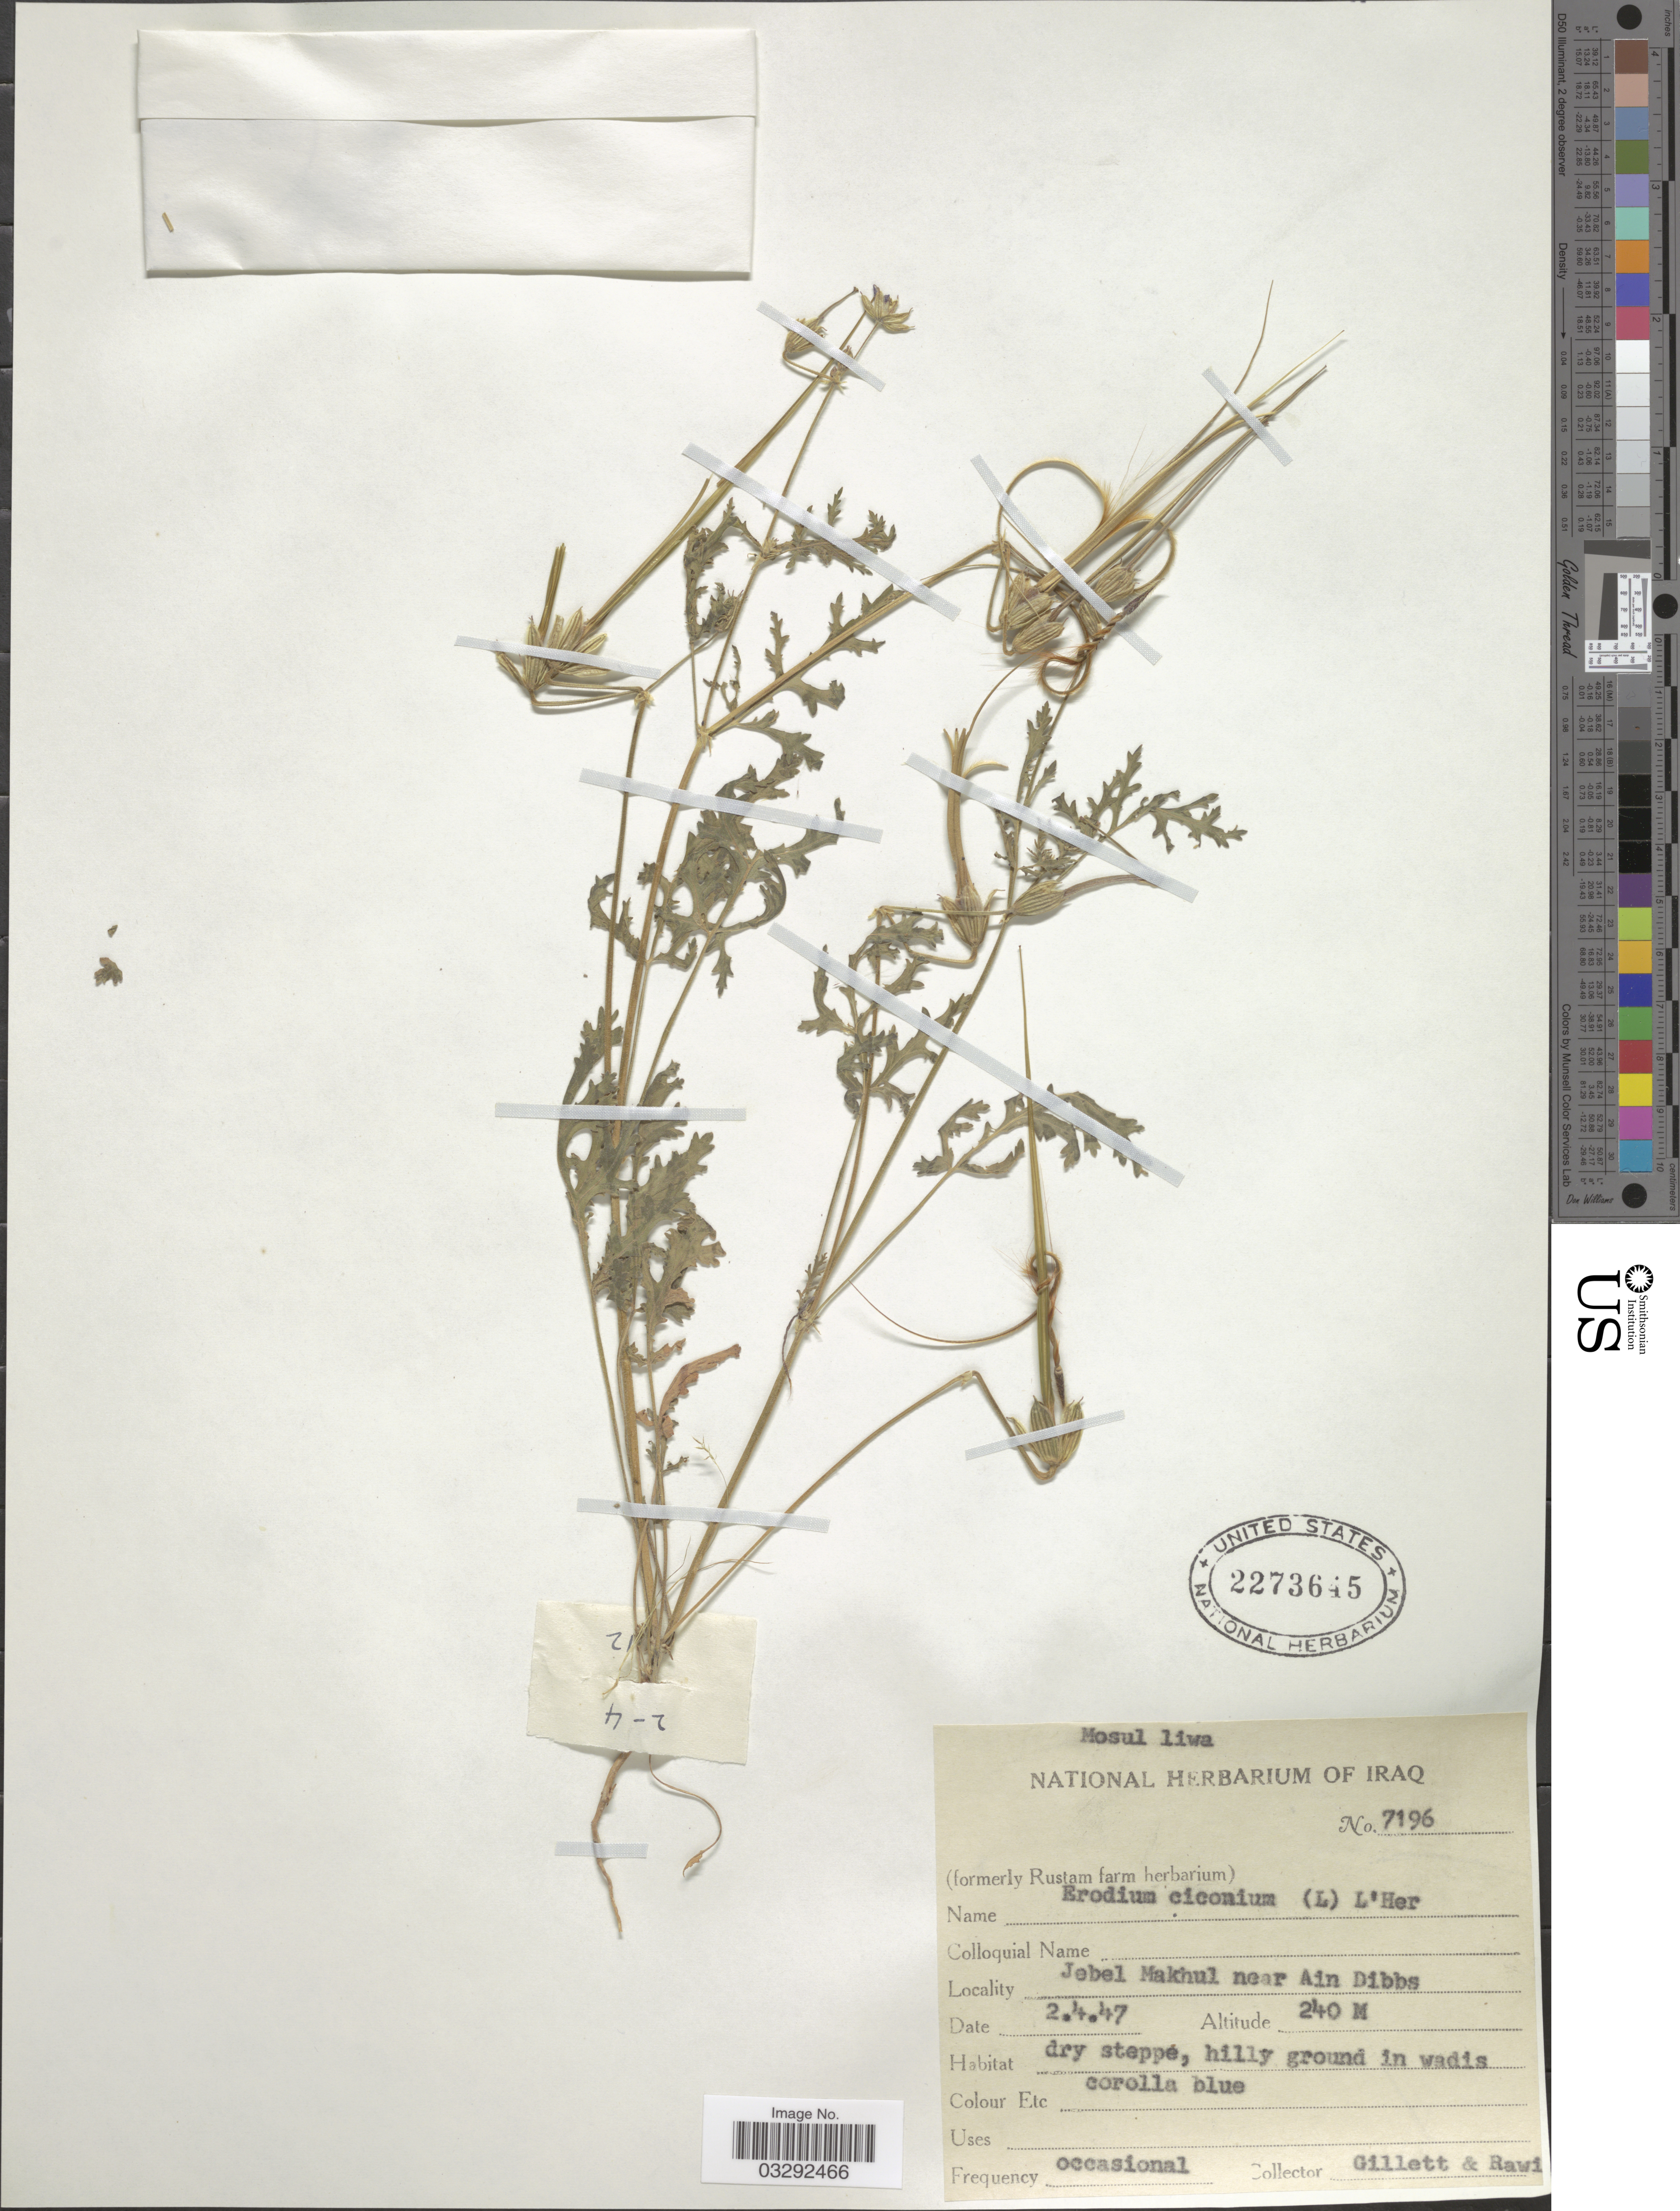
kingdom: Plantae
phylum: Tracheophyta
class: Magnoliopsida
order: Geraniales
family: Geraniaceae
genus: Erodium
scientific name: Erodium ciconium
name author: (L.) L'Hér.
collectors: Gillett, -- & -. Rawi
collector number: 7196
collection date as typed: Transcribed d/m/y: 2/4/47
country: Iraq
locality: Mosul liwa. Jebel Makhul near Ain Dibbs.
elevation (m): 240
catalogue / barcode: US 2273645